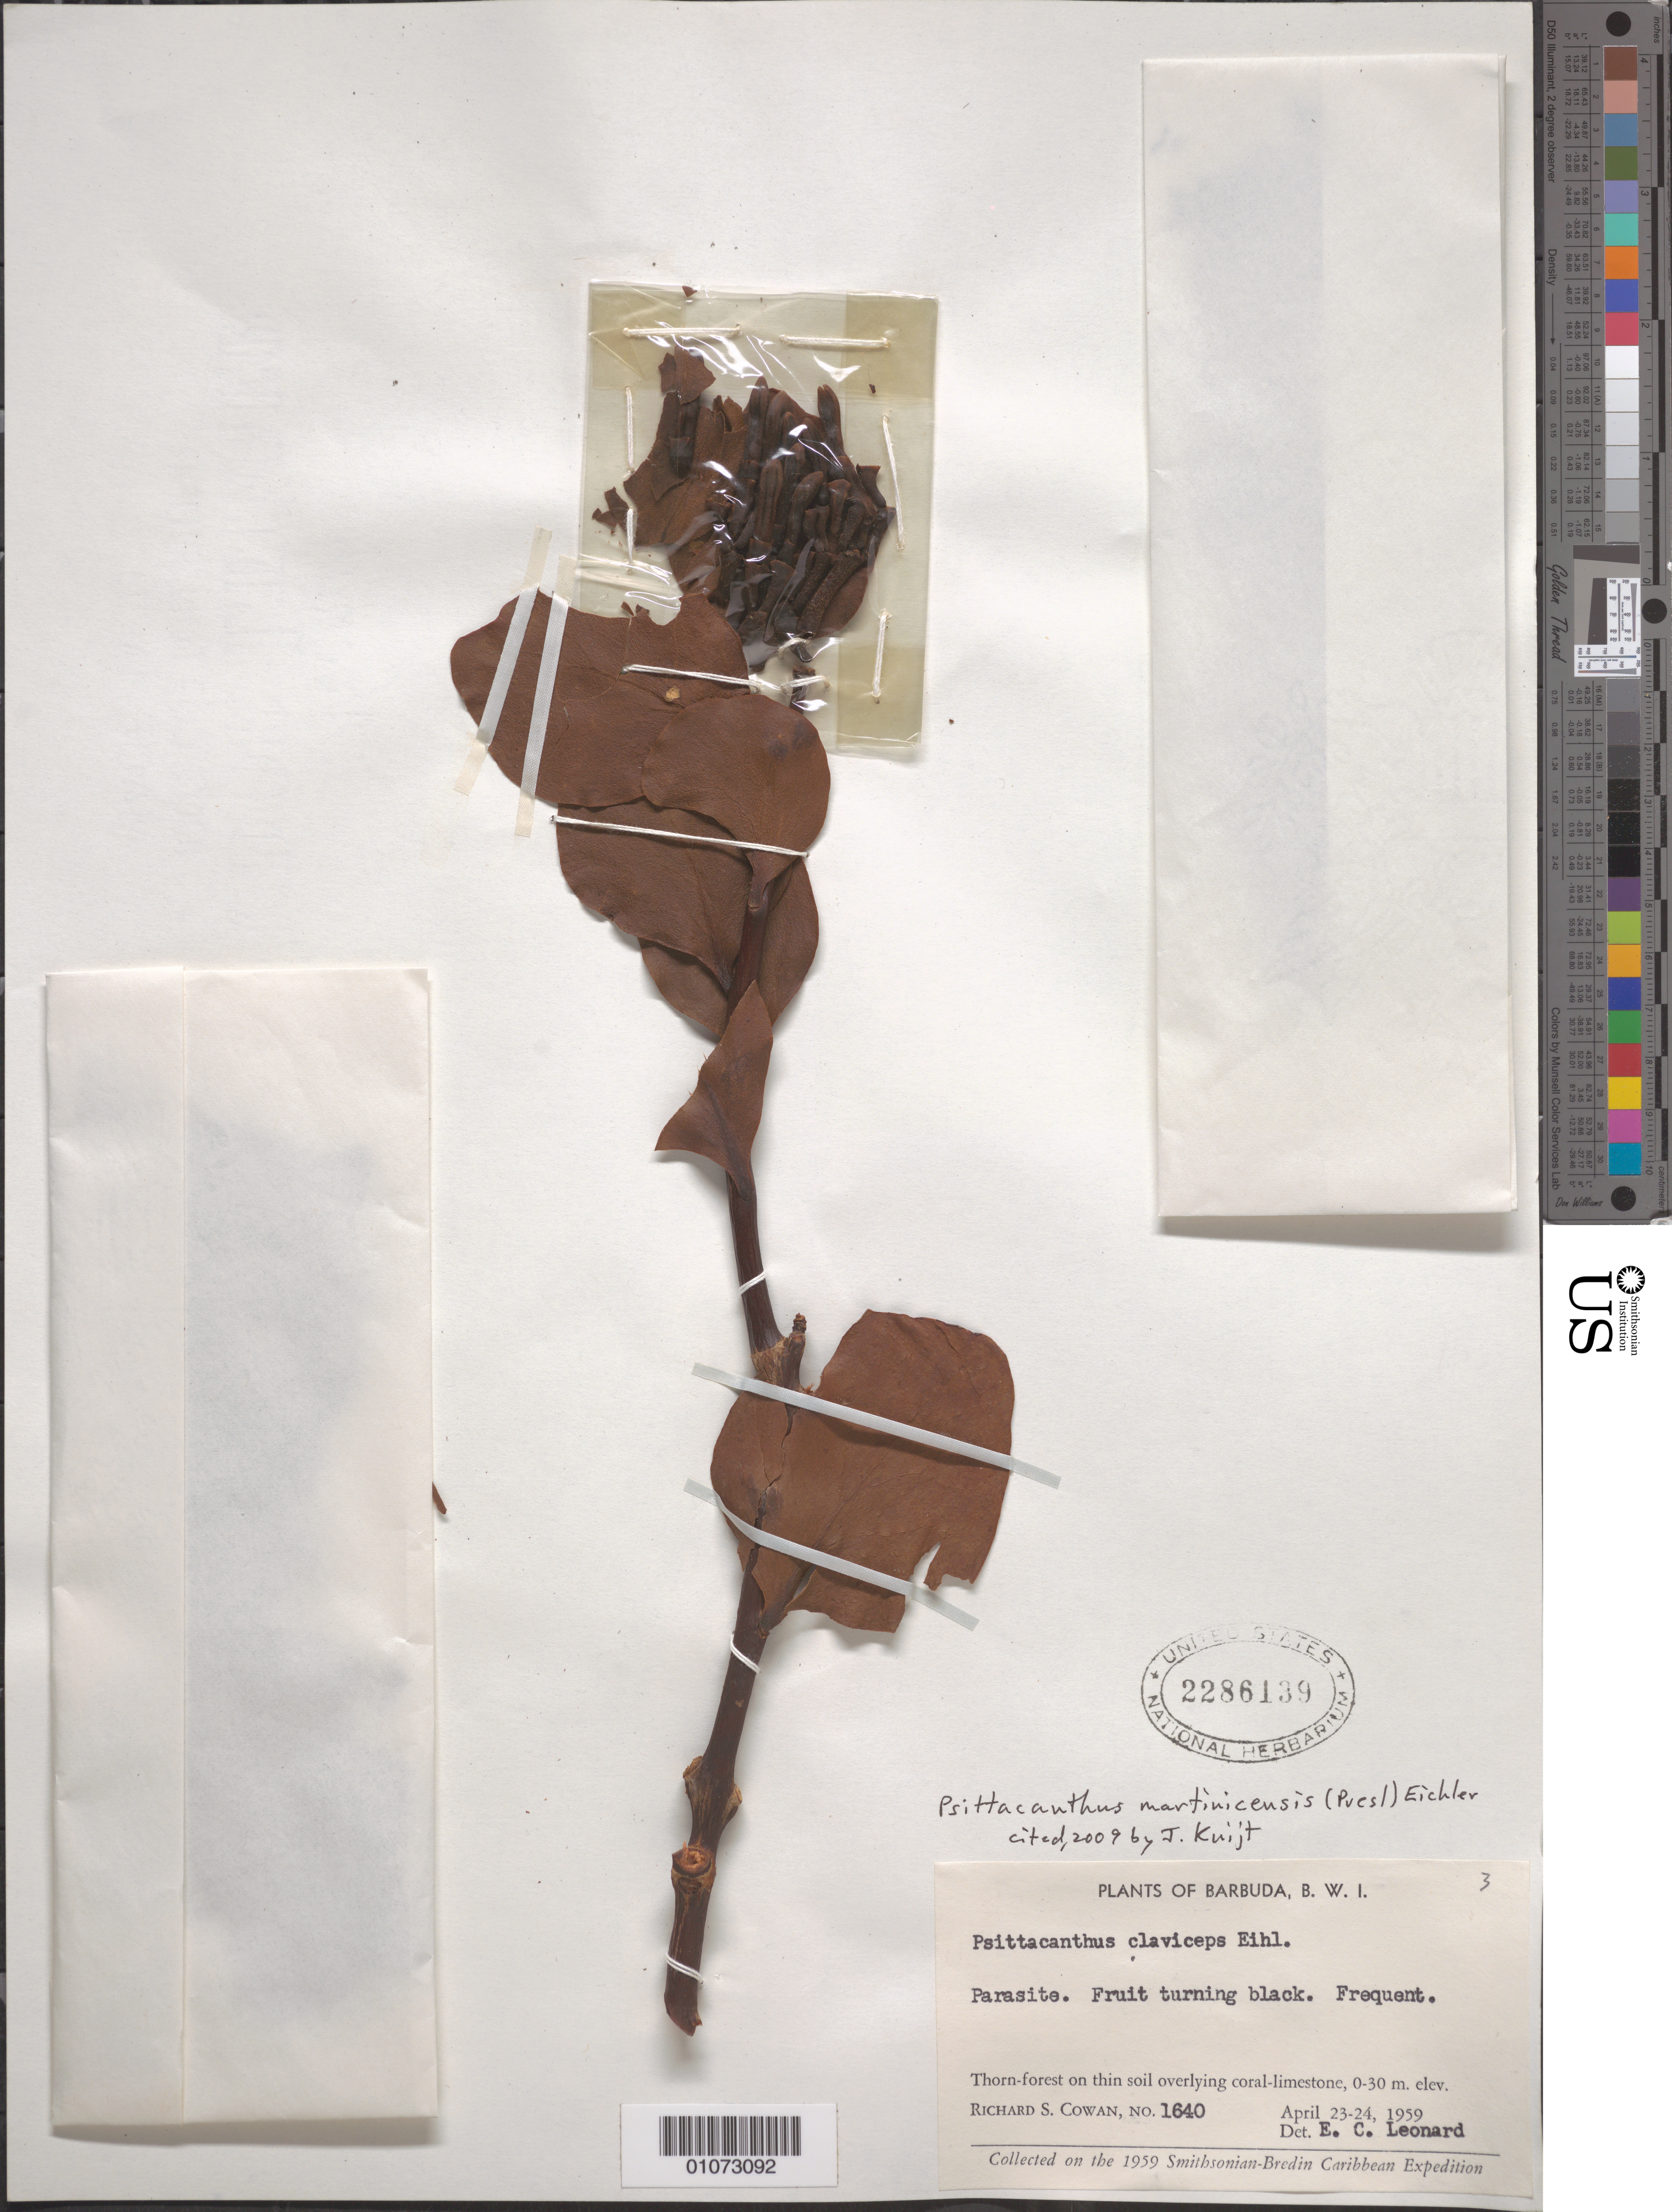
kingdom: Plantae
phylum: Tracheophyta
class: Magnoliopsida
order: Santalales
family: Loranthaceae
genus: Psittacanthus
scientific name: Psittacanthus martinicensis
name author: (C. Presl ex Schult. f.) Eichler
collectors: R. S. Cowan & E. C. Leonard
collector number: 1640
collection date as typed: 23 Apr 1959 to 24 Apr 1959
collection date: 1959-04-23/1959-04-24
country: Antigua and Barbuda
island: Barbuda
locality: Thorn-forest on thin soil overlying coral-limestone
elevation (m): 0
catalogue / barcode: US 2286139